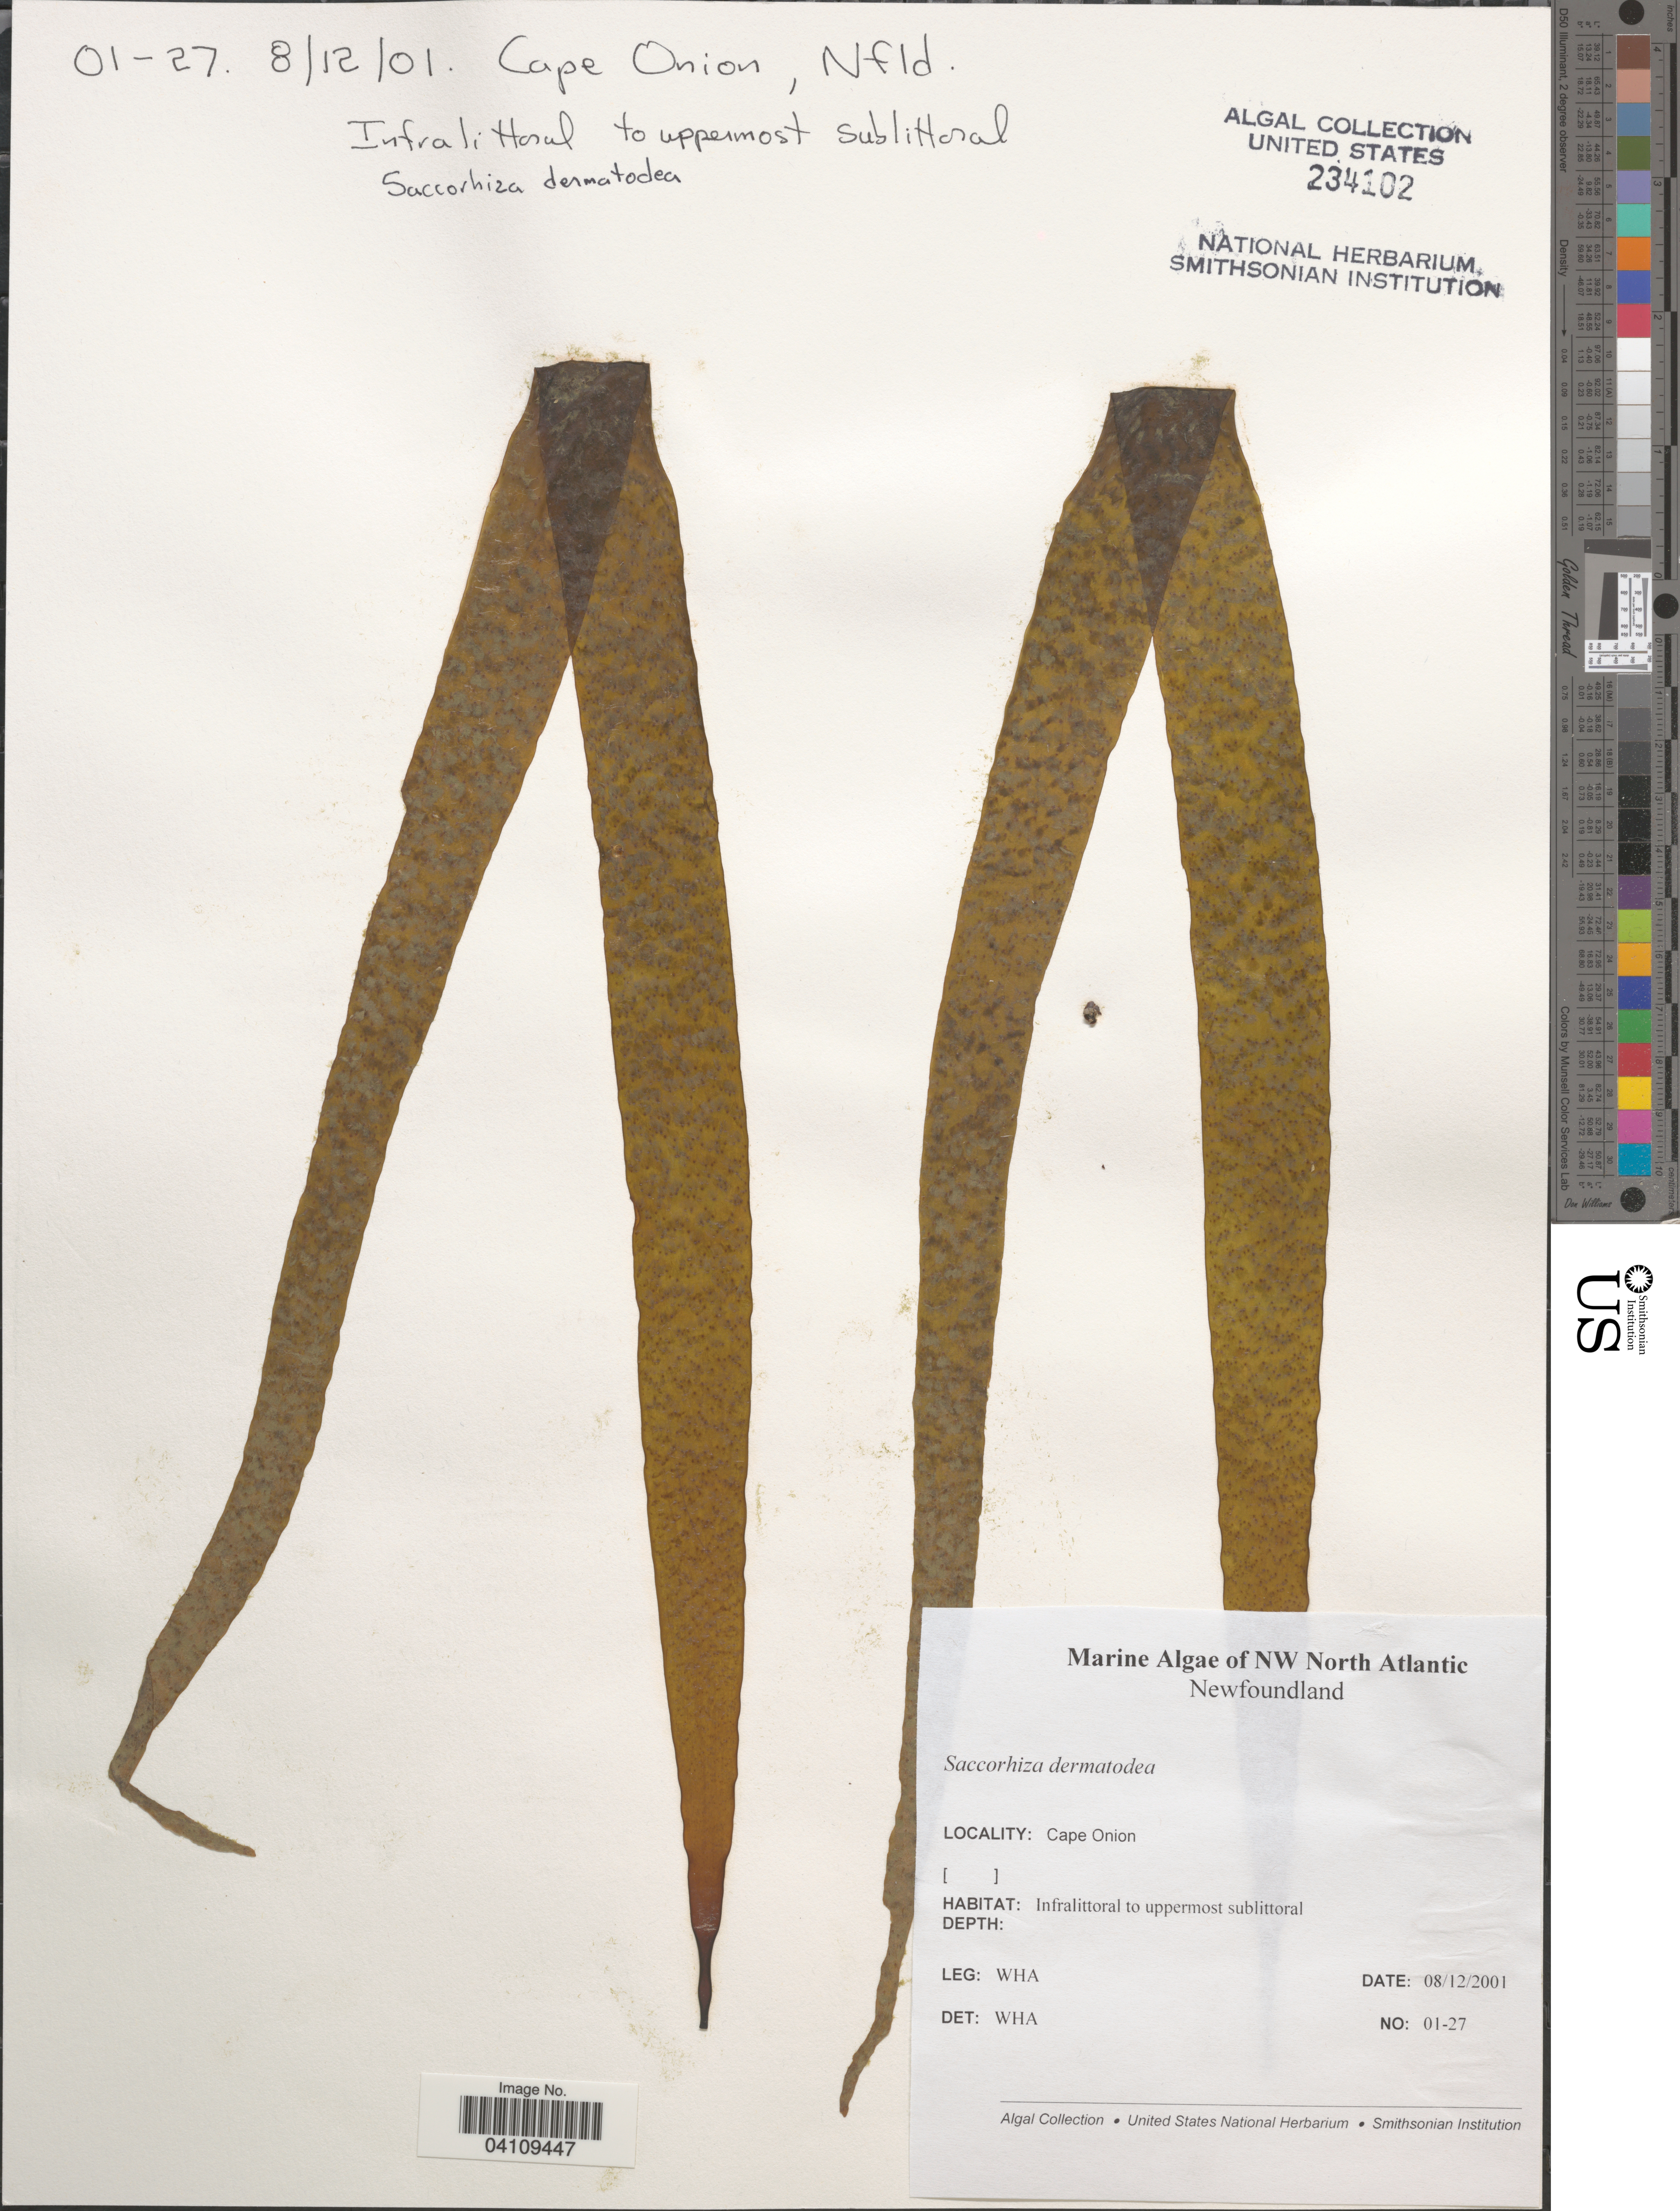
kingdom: Chromista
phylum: Foraminifera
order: Astrorhizida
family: Hyperamminidae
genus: Saccorhiza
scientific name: Saccorhiza dermatodea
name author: (Bach. Pyl.) J. Agardh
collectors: W. H. Adey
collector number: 01-27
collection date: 2001-12-08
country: Canada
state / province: Newfoundland and Labrador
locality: NW North Atlantic. Cape Onion.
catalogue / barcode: US 234102